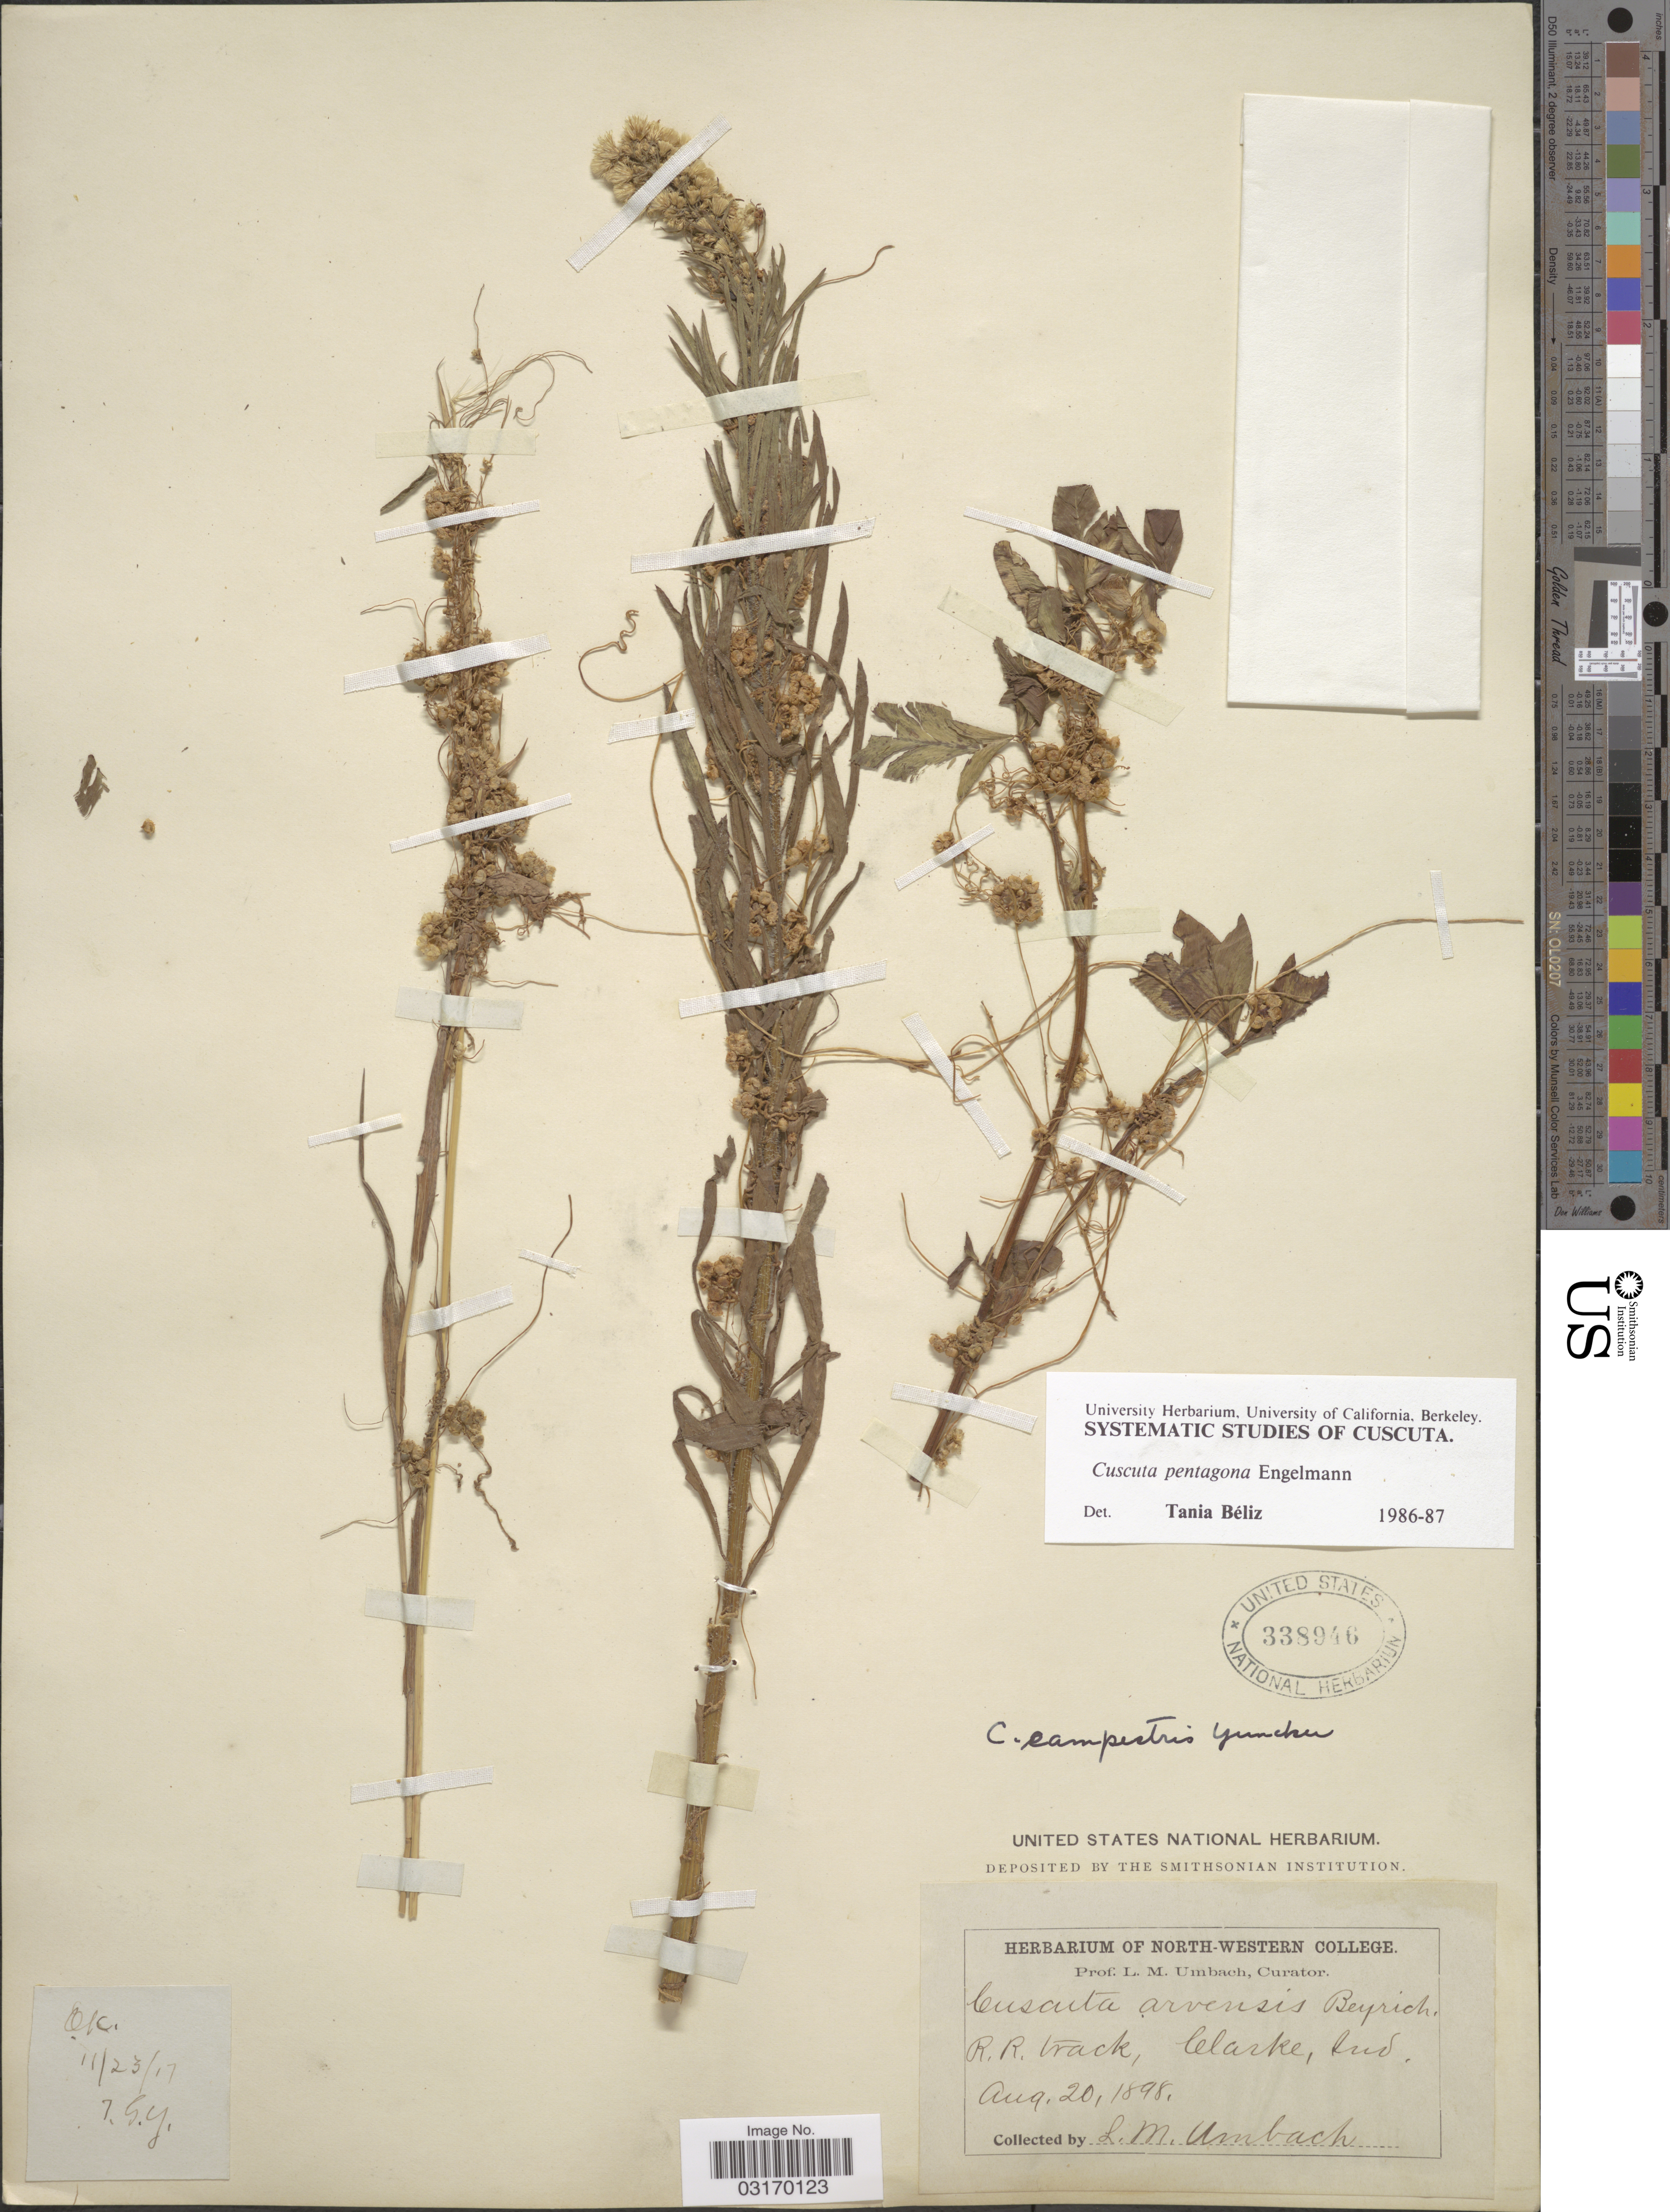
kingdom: Plantae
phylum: Tracheophyta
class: Magnoliopsida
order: Solanales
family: Convolvulaceae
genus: Cuscuta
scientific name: Cuscuta pentagona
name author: Engelm.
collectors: L. M. Umbach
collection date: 1898-08-20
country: United States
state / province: Indiana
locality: R.R. track, Clarke.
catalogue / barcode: US 338946